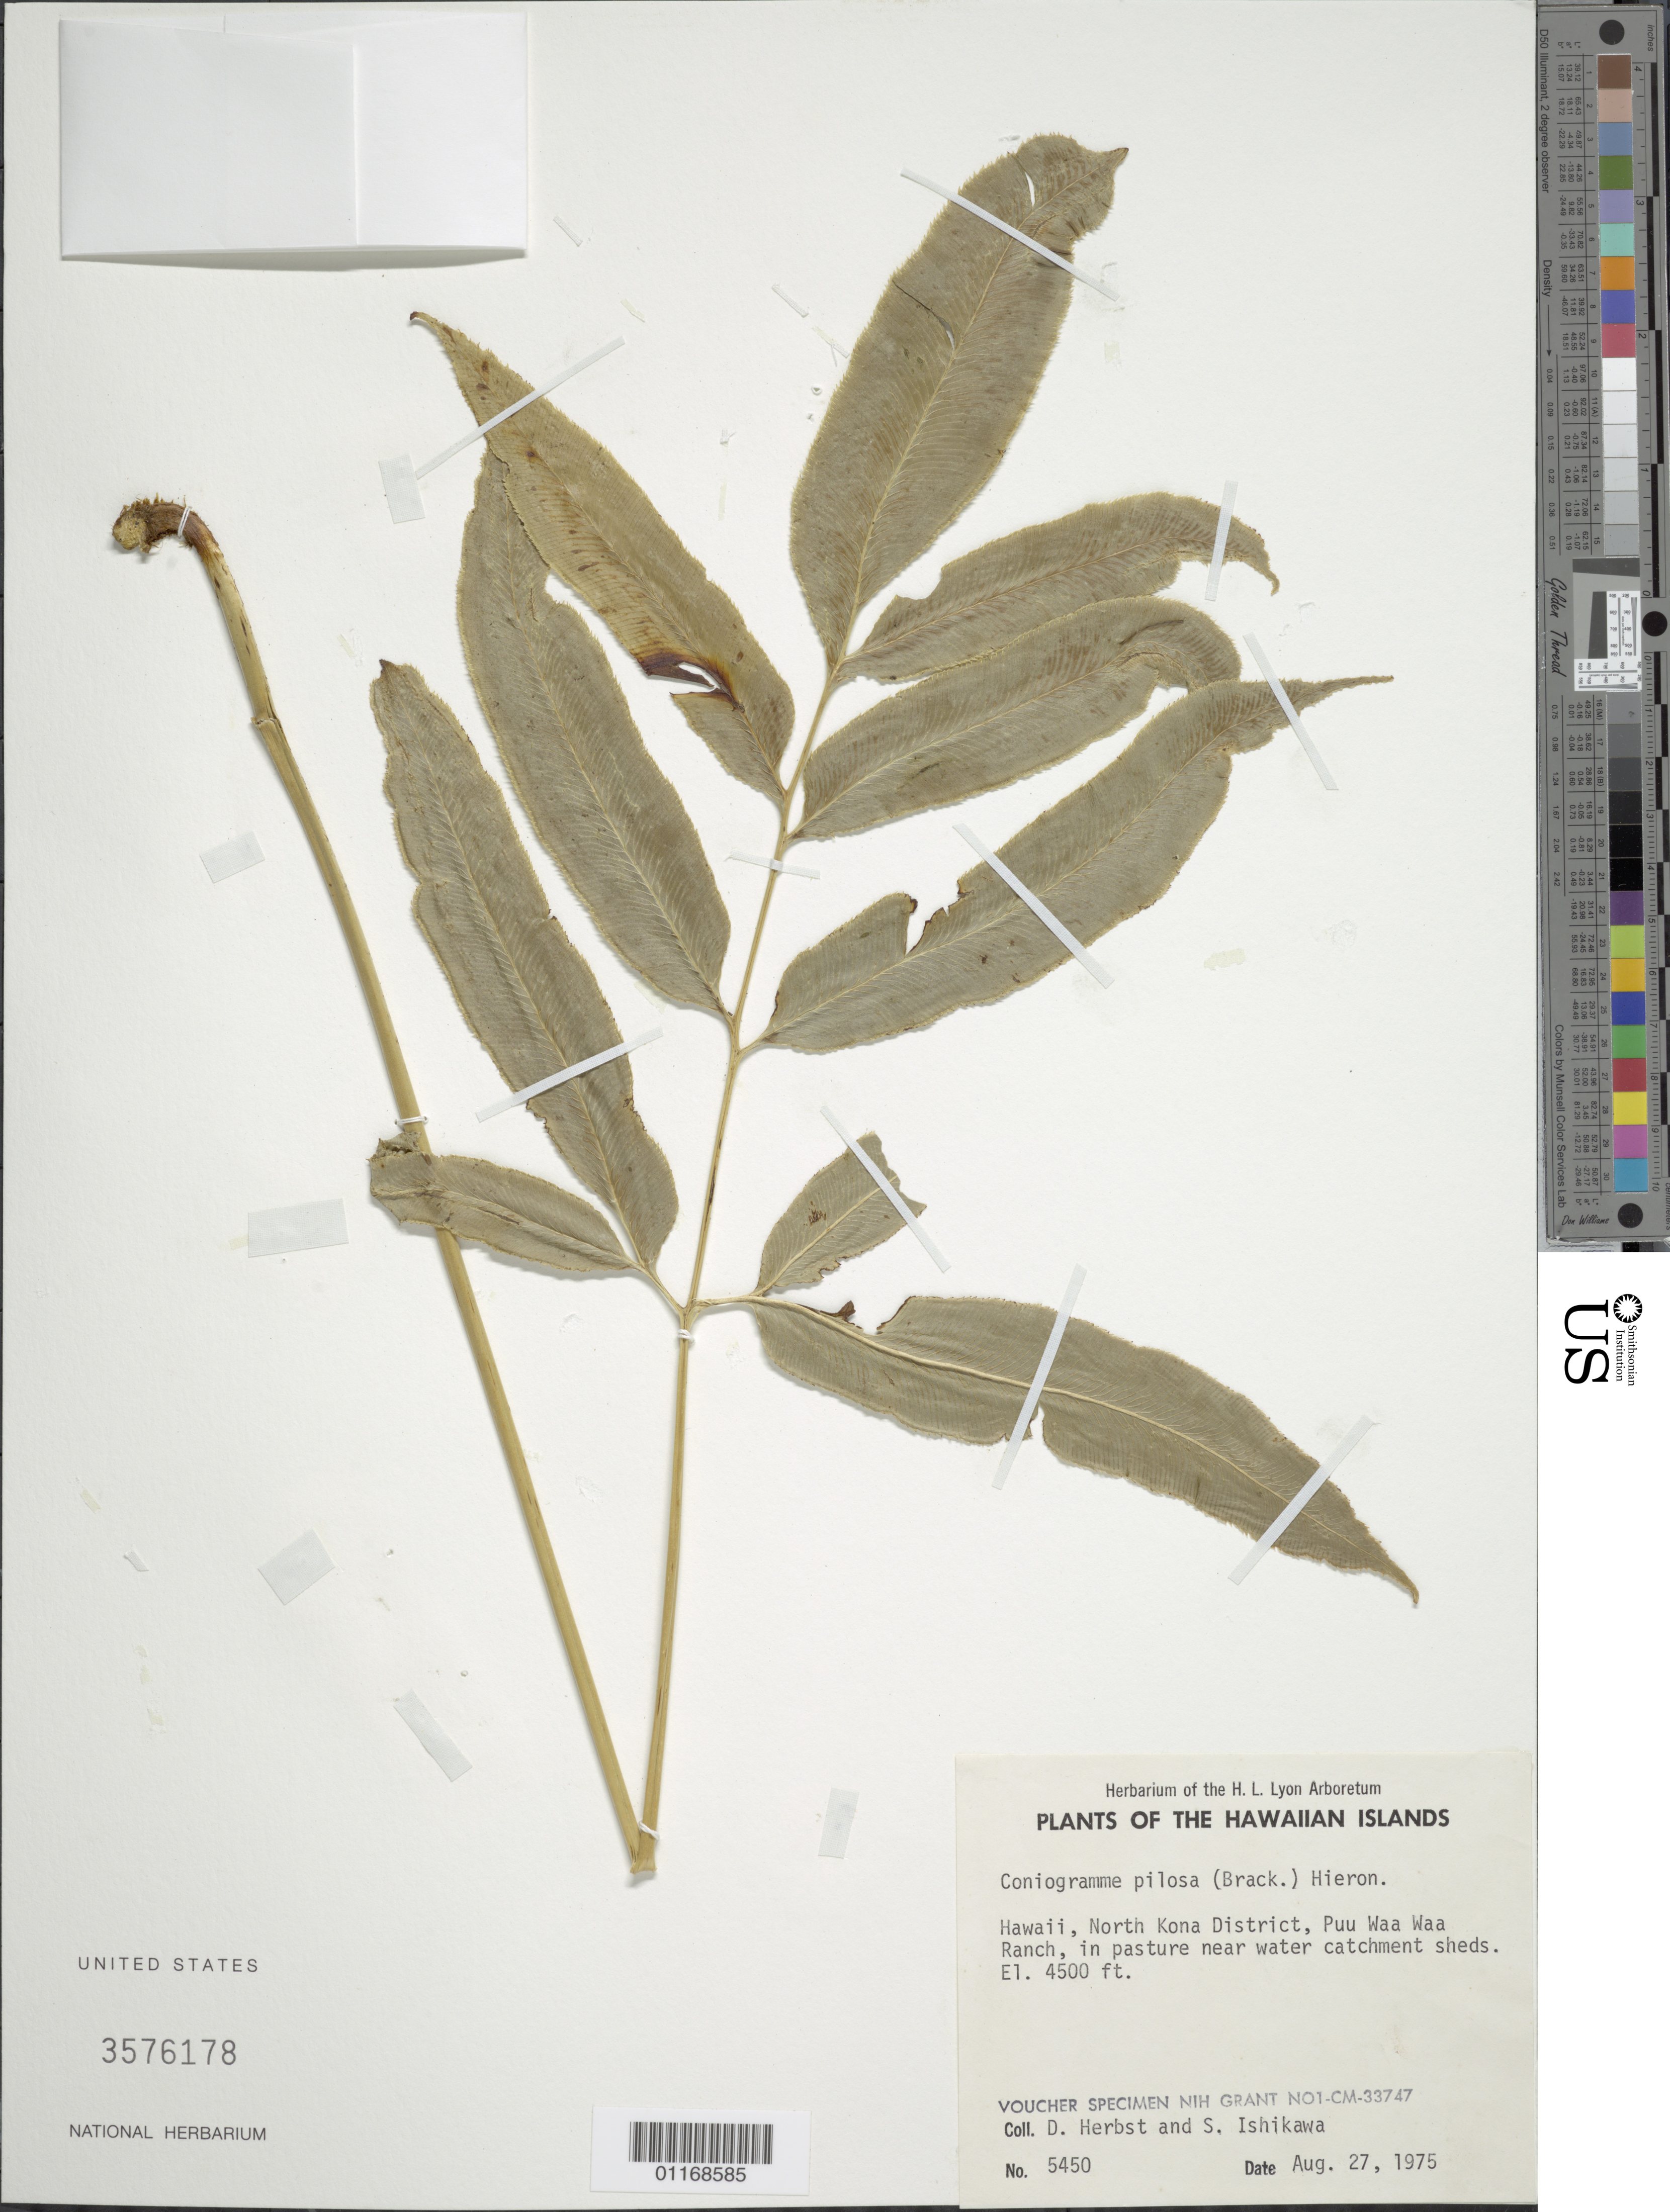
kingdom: Plantae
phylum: Tracheophyta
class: Polypodiopsida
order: Polypodiales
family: Pteridaceae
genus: Coniogramme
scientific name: Coniogramme pilosa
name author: (Brack.) Hieron.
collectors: D. R. Herbst & S. Ishikawa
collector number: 5450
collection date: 1975-08-27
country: United States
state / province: Hawaii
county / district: Hawaii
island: Hawaii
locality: North Kona District, Pu'u Waa Waa Ranch, in pasture near water catchment sheds.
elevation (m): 1372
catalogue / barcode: US 3576178